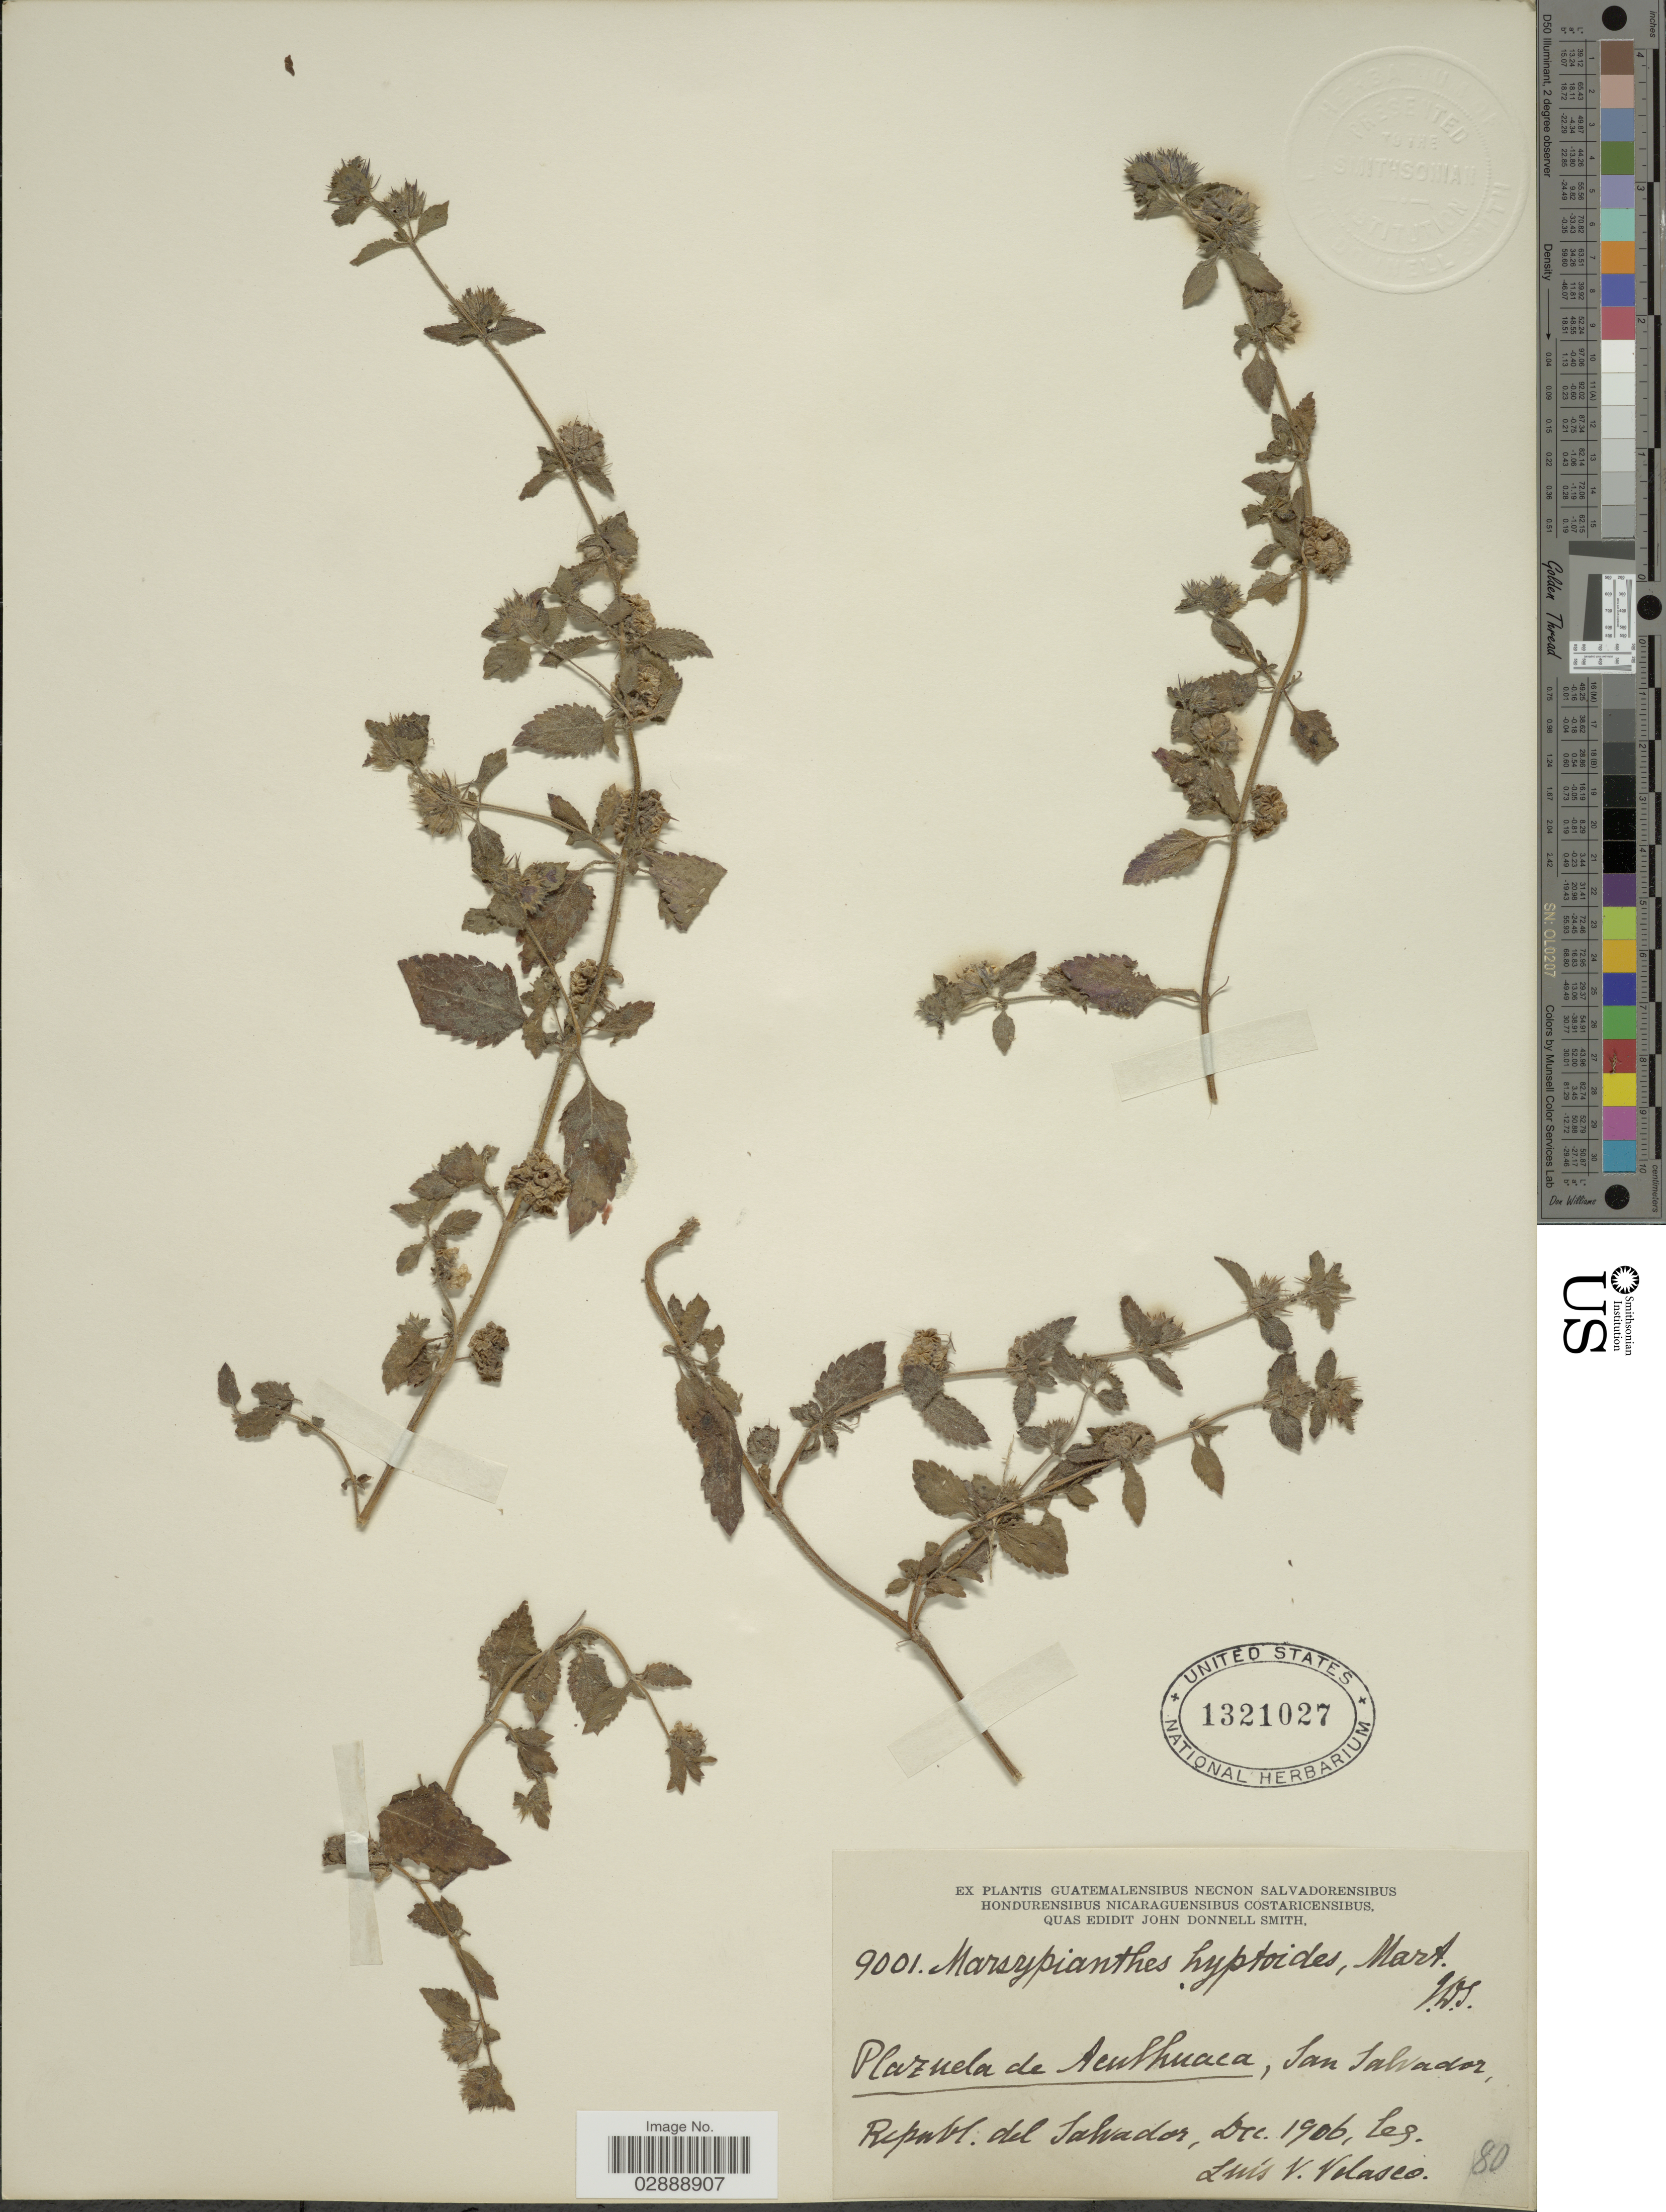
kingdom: Plantae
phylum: Tracheophyta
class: Magnoliopsida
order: Lamiales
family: Lamiaceae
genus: Marsypianthes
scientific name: Marsypianthes chamaedrys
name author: (Vahl) Kuntze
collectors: L. Velasco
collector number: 9001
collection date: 1906-12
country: El Salvador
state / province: San Salvador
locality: Plazuela de Aculhuaca.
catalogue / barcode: US 1321027